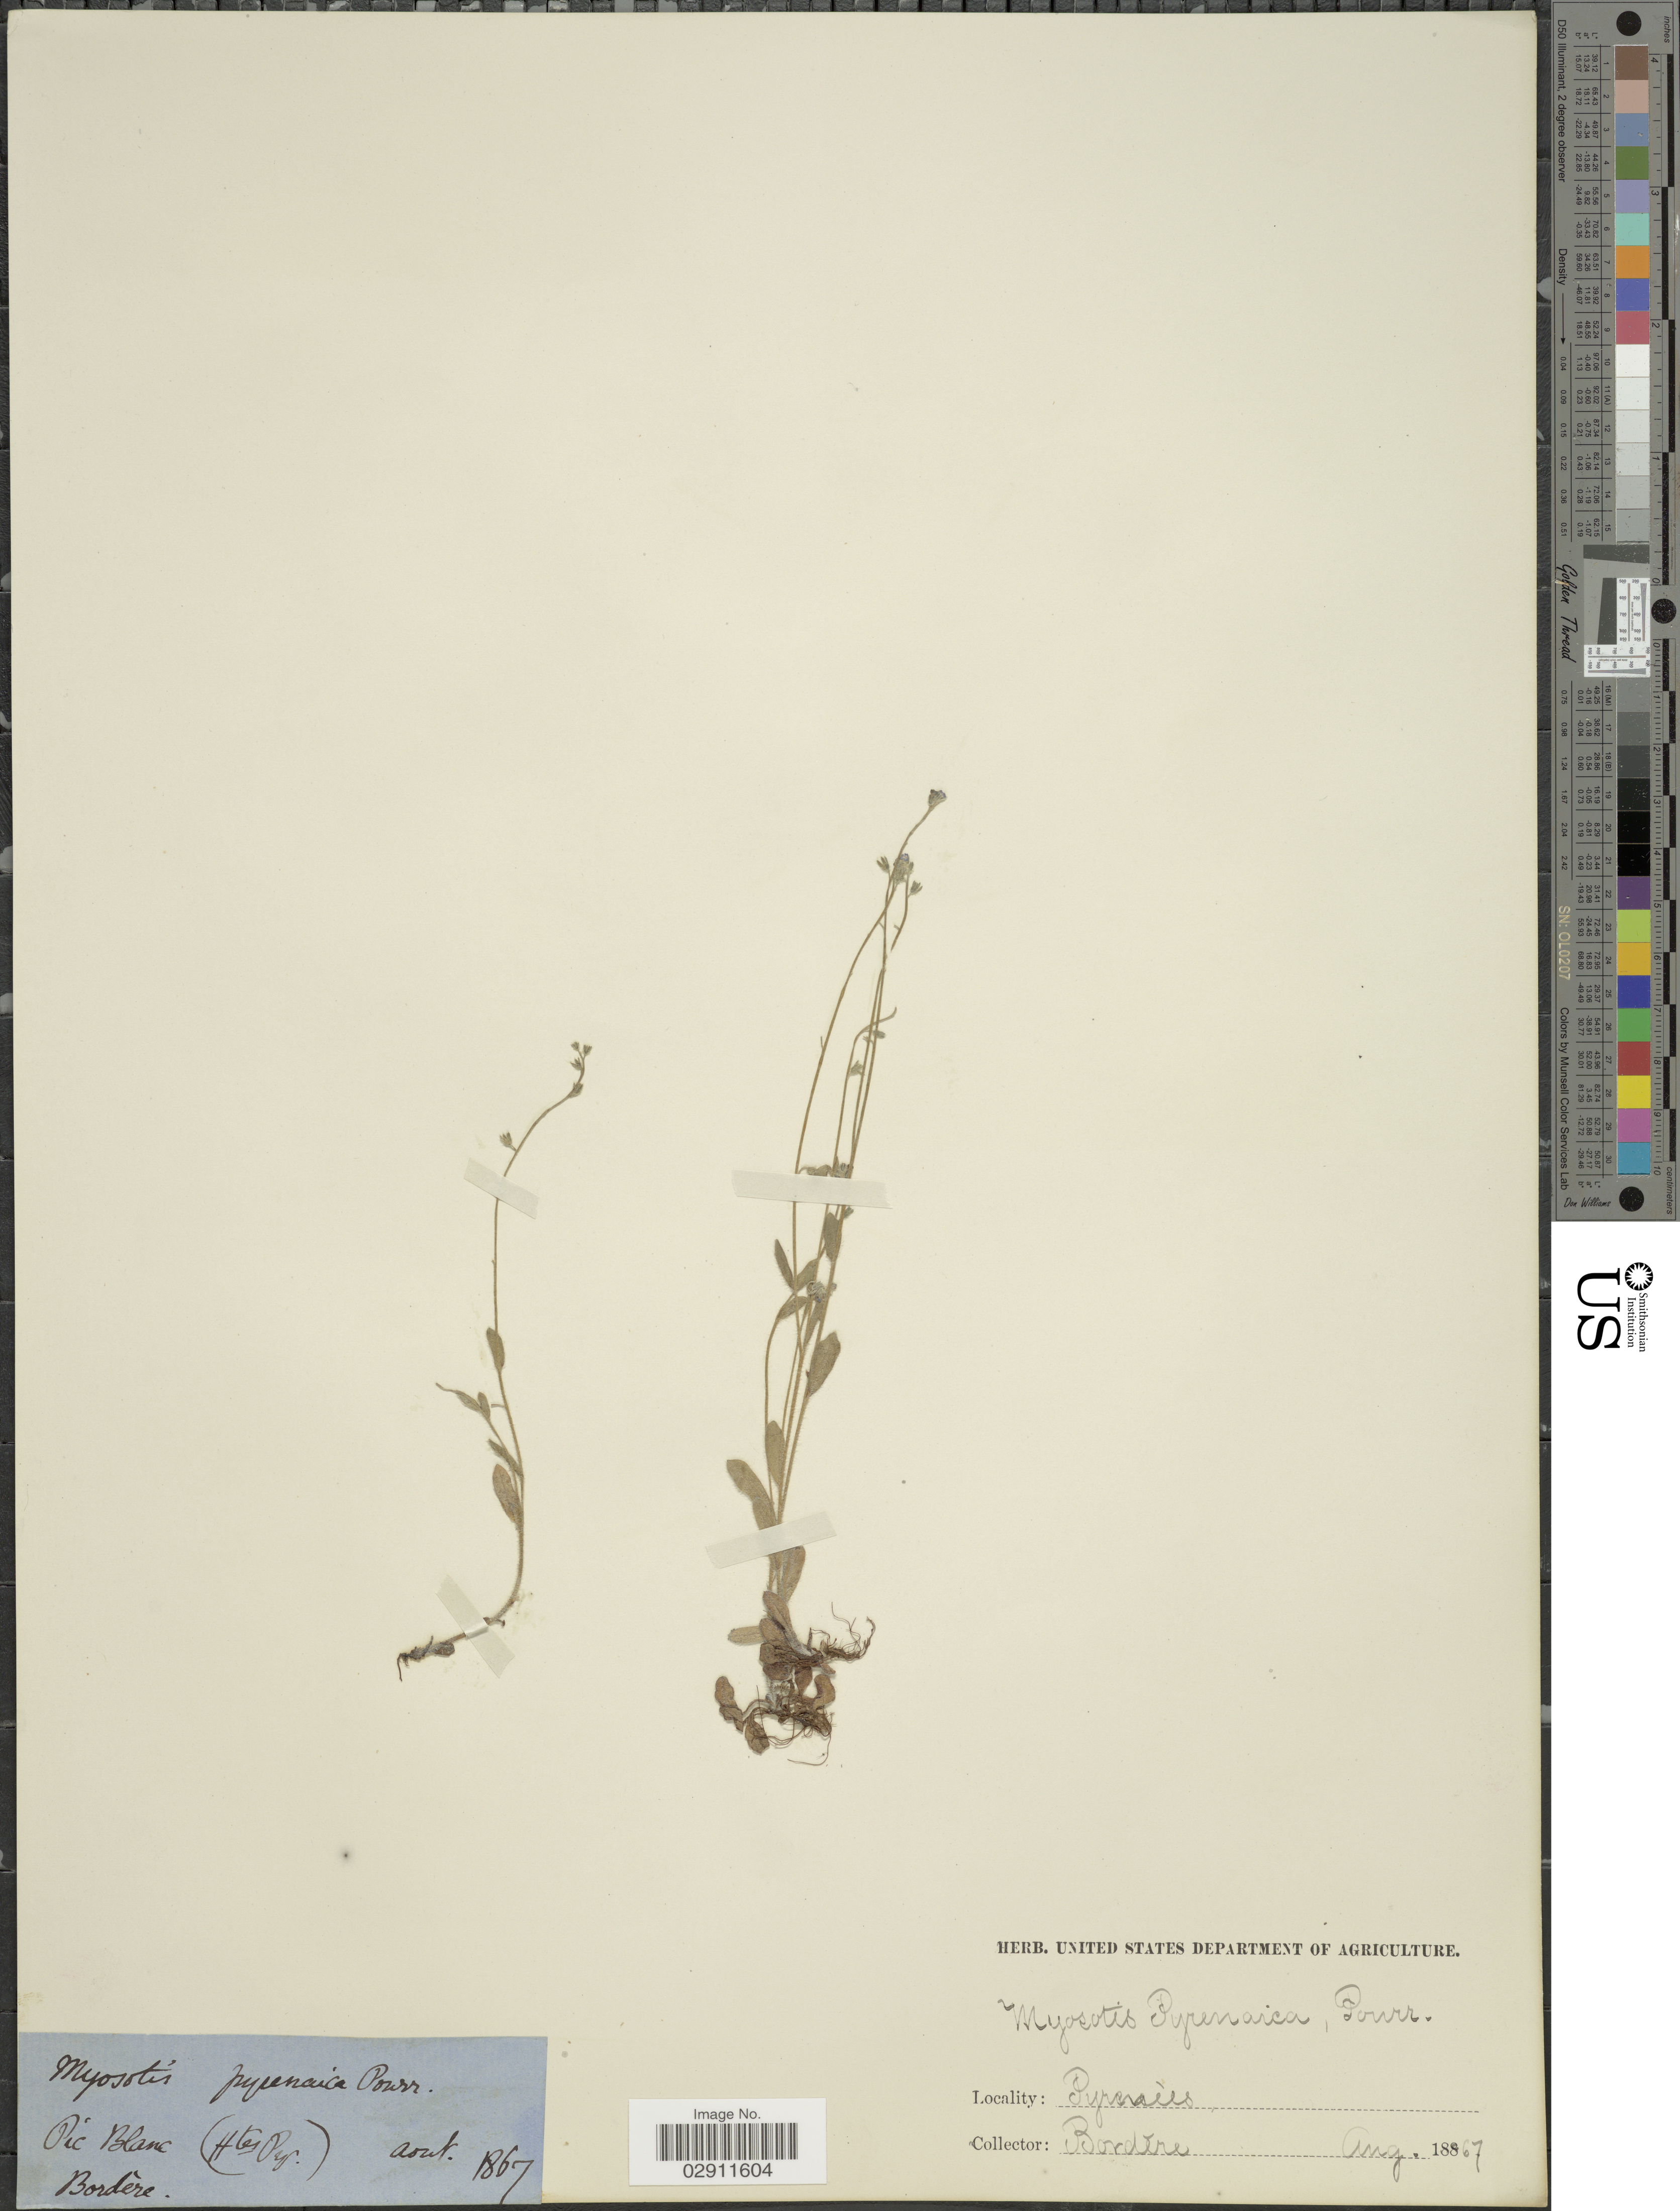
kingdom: Plantae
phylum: Tracheophyta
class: Magnoliopsida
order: Boraginales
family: Boraginaceae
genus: Myosotis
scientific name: Myosotis pyrenaica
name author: Pourr.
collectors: -. Bordère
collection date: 1867-08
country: France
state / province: Occitanie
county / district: Hautes-Pyrénées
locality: Pyrenèes, Pic Blanc (Htes Pyr.).